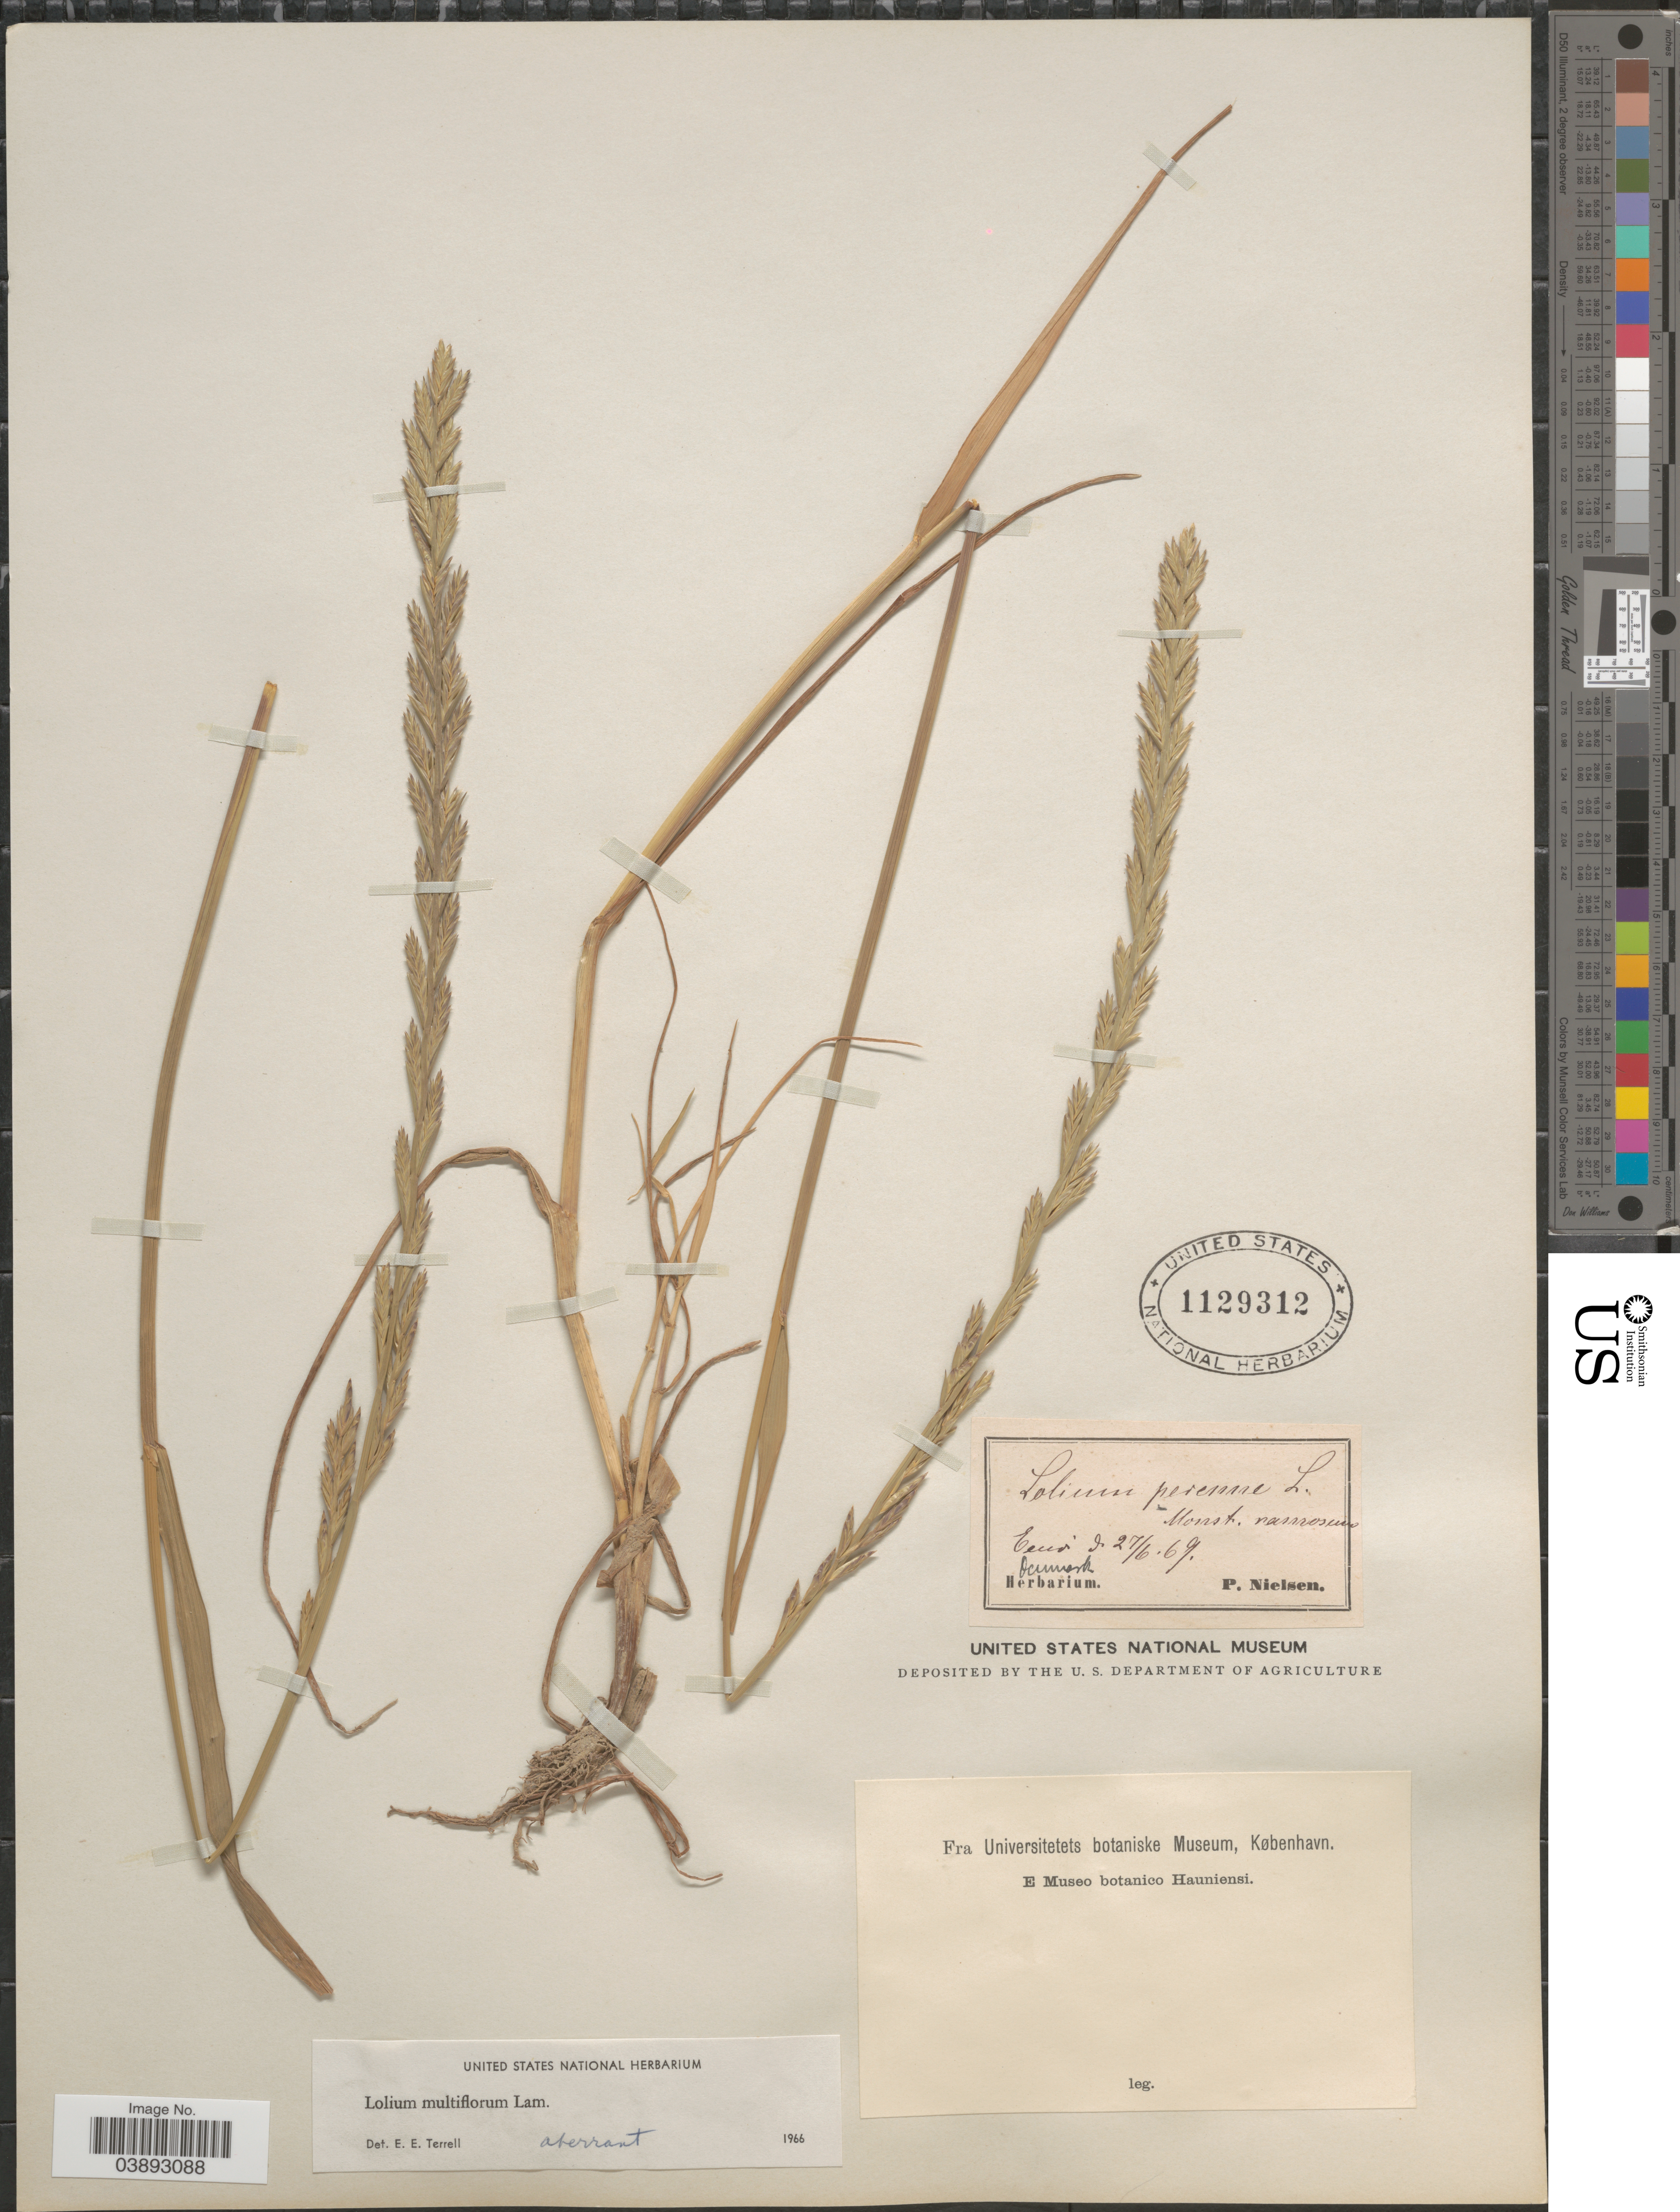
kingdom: Plantae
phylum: Tracheophyta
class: Liliopsida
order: Poales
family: Poaceae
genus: Lolium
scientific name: Lolium multiflorum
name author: Lam.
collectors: P. Nielsen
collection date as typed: Transcribed d/m/y: 27/6/69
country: Denmark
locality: Eudi [interpreted].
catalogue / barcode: US 1129312